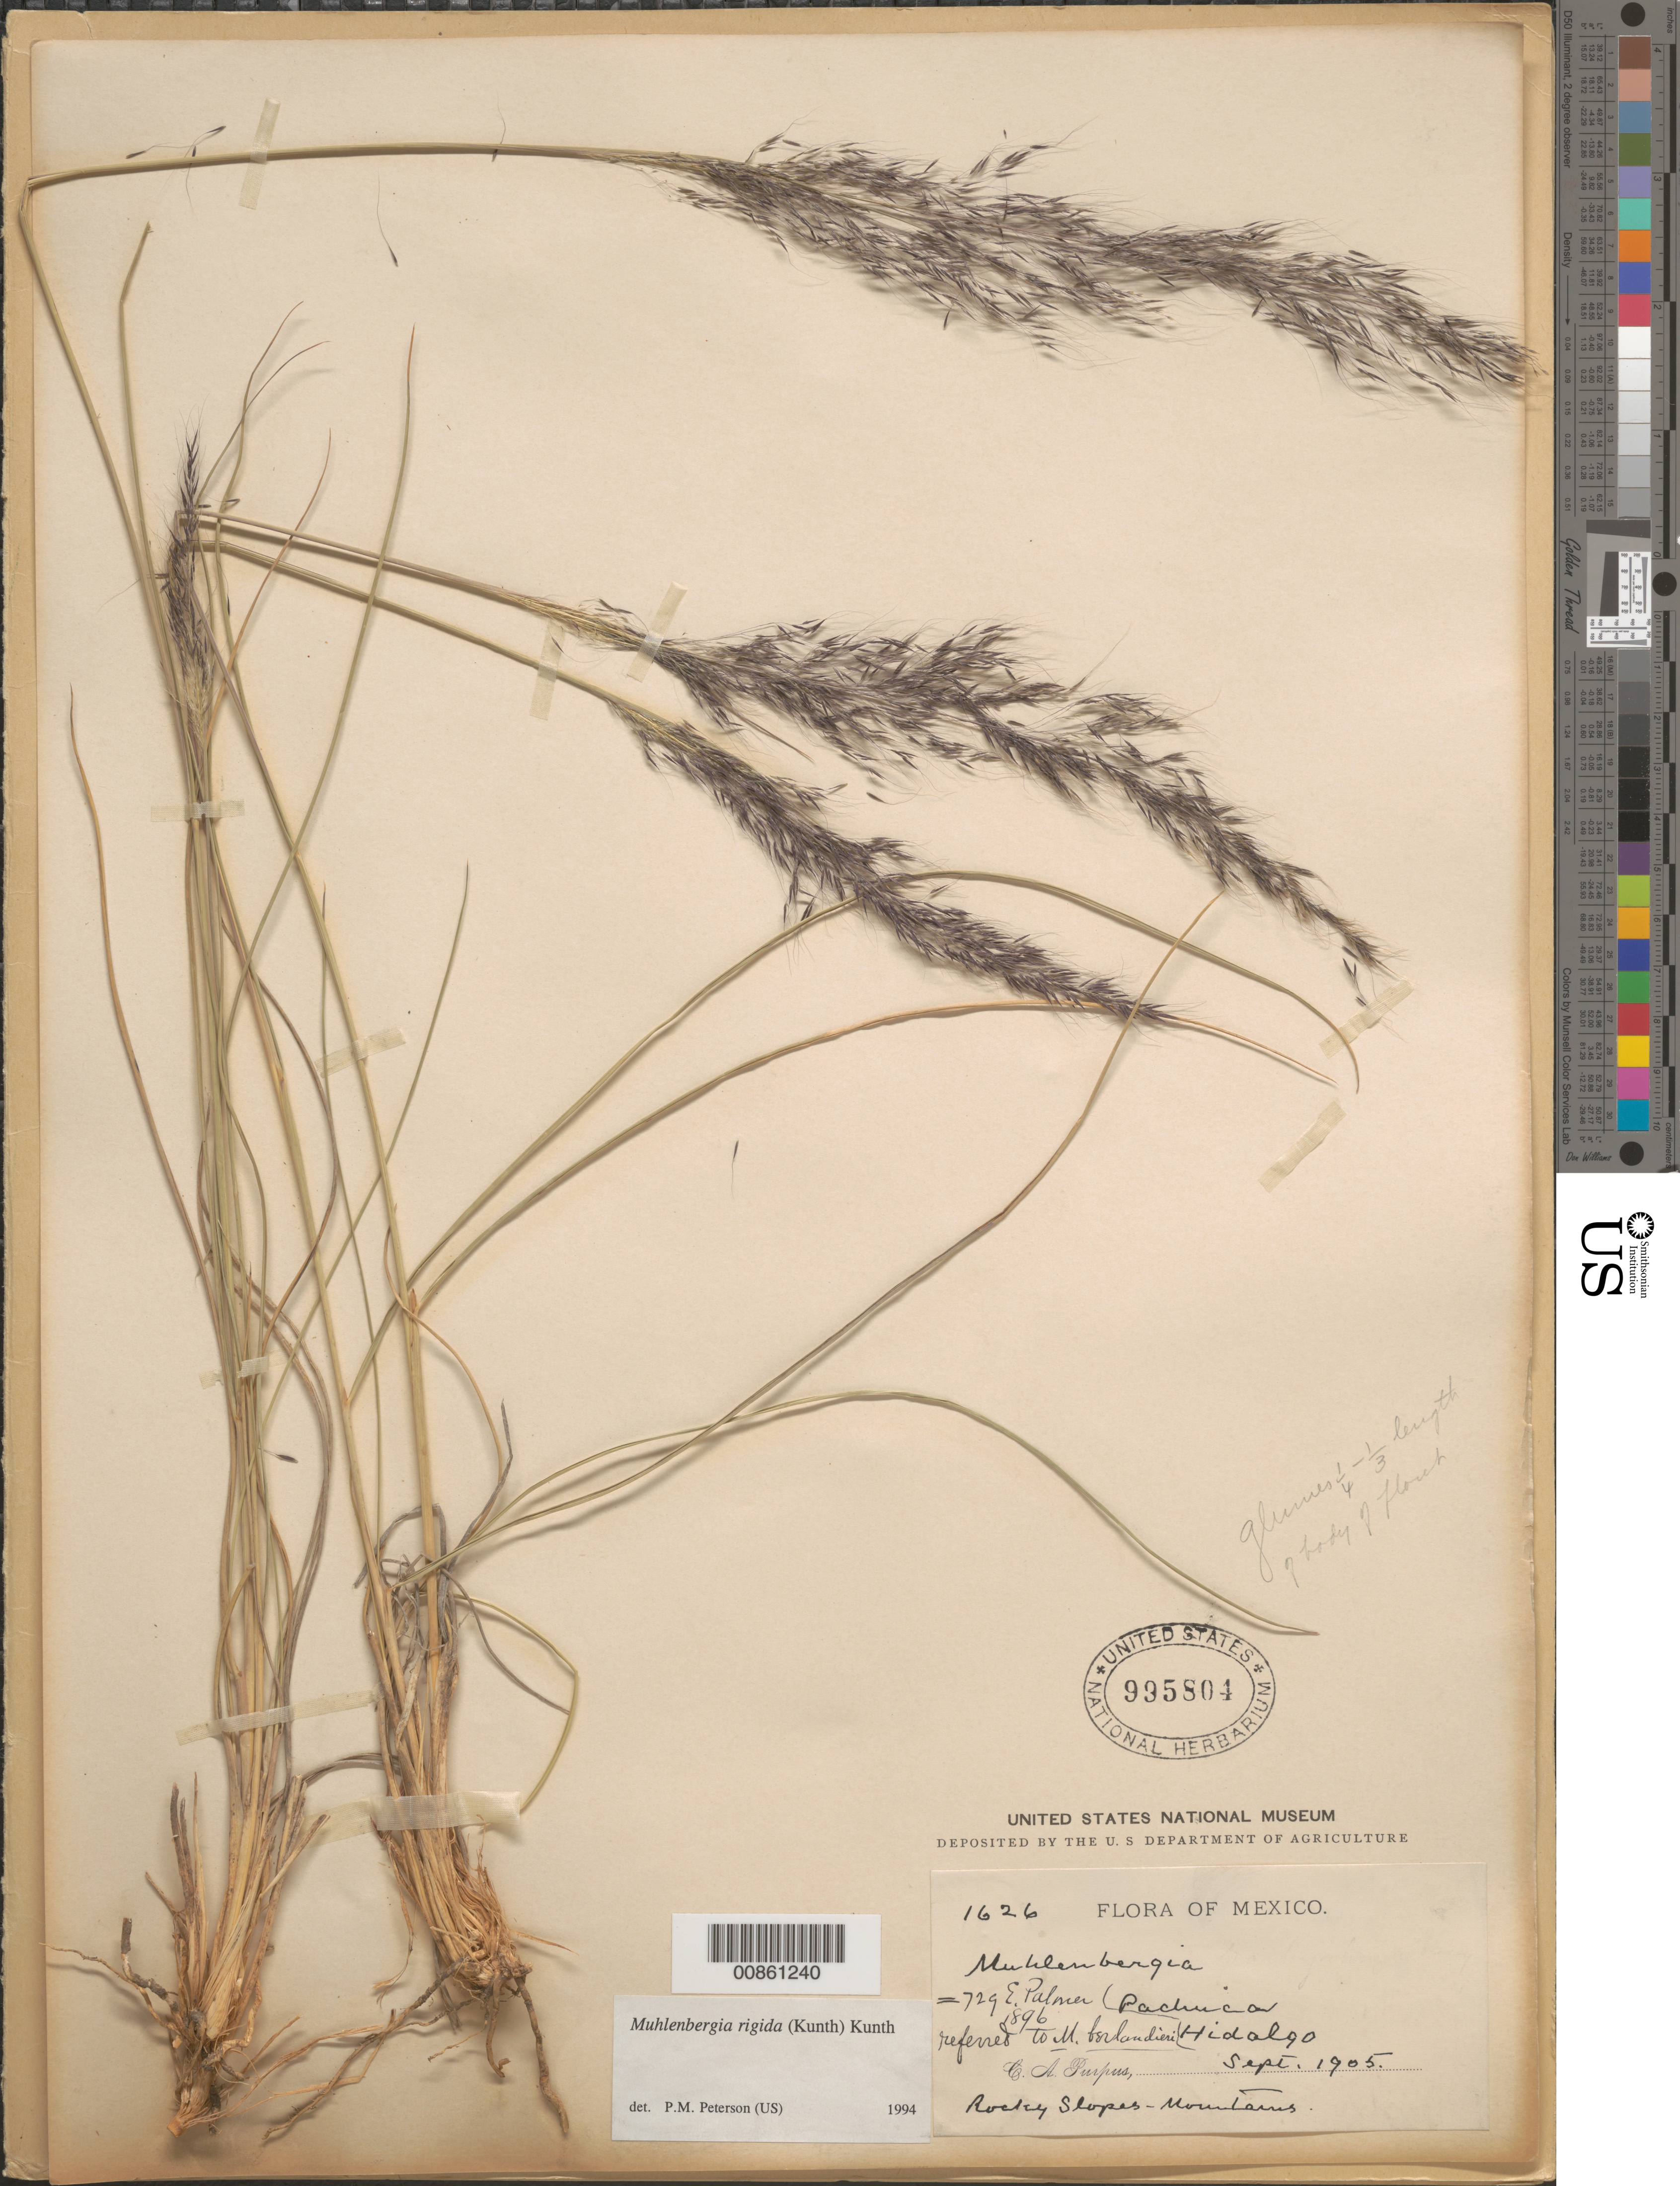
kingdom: Plantae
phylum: Tracheophyta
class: Liliopsida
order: Poales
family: Poaceae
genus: Muhlenbergia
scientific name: Muhlenbergia rigida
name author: (Kunth) Kunth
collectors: C. A. Purpus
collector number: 1626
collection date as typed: Sep 1905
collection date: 1905-09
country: Mexico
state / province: Hidalgo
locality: Pachuca, Hgo.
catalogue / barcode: US 995804